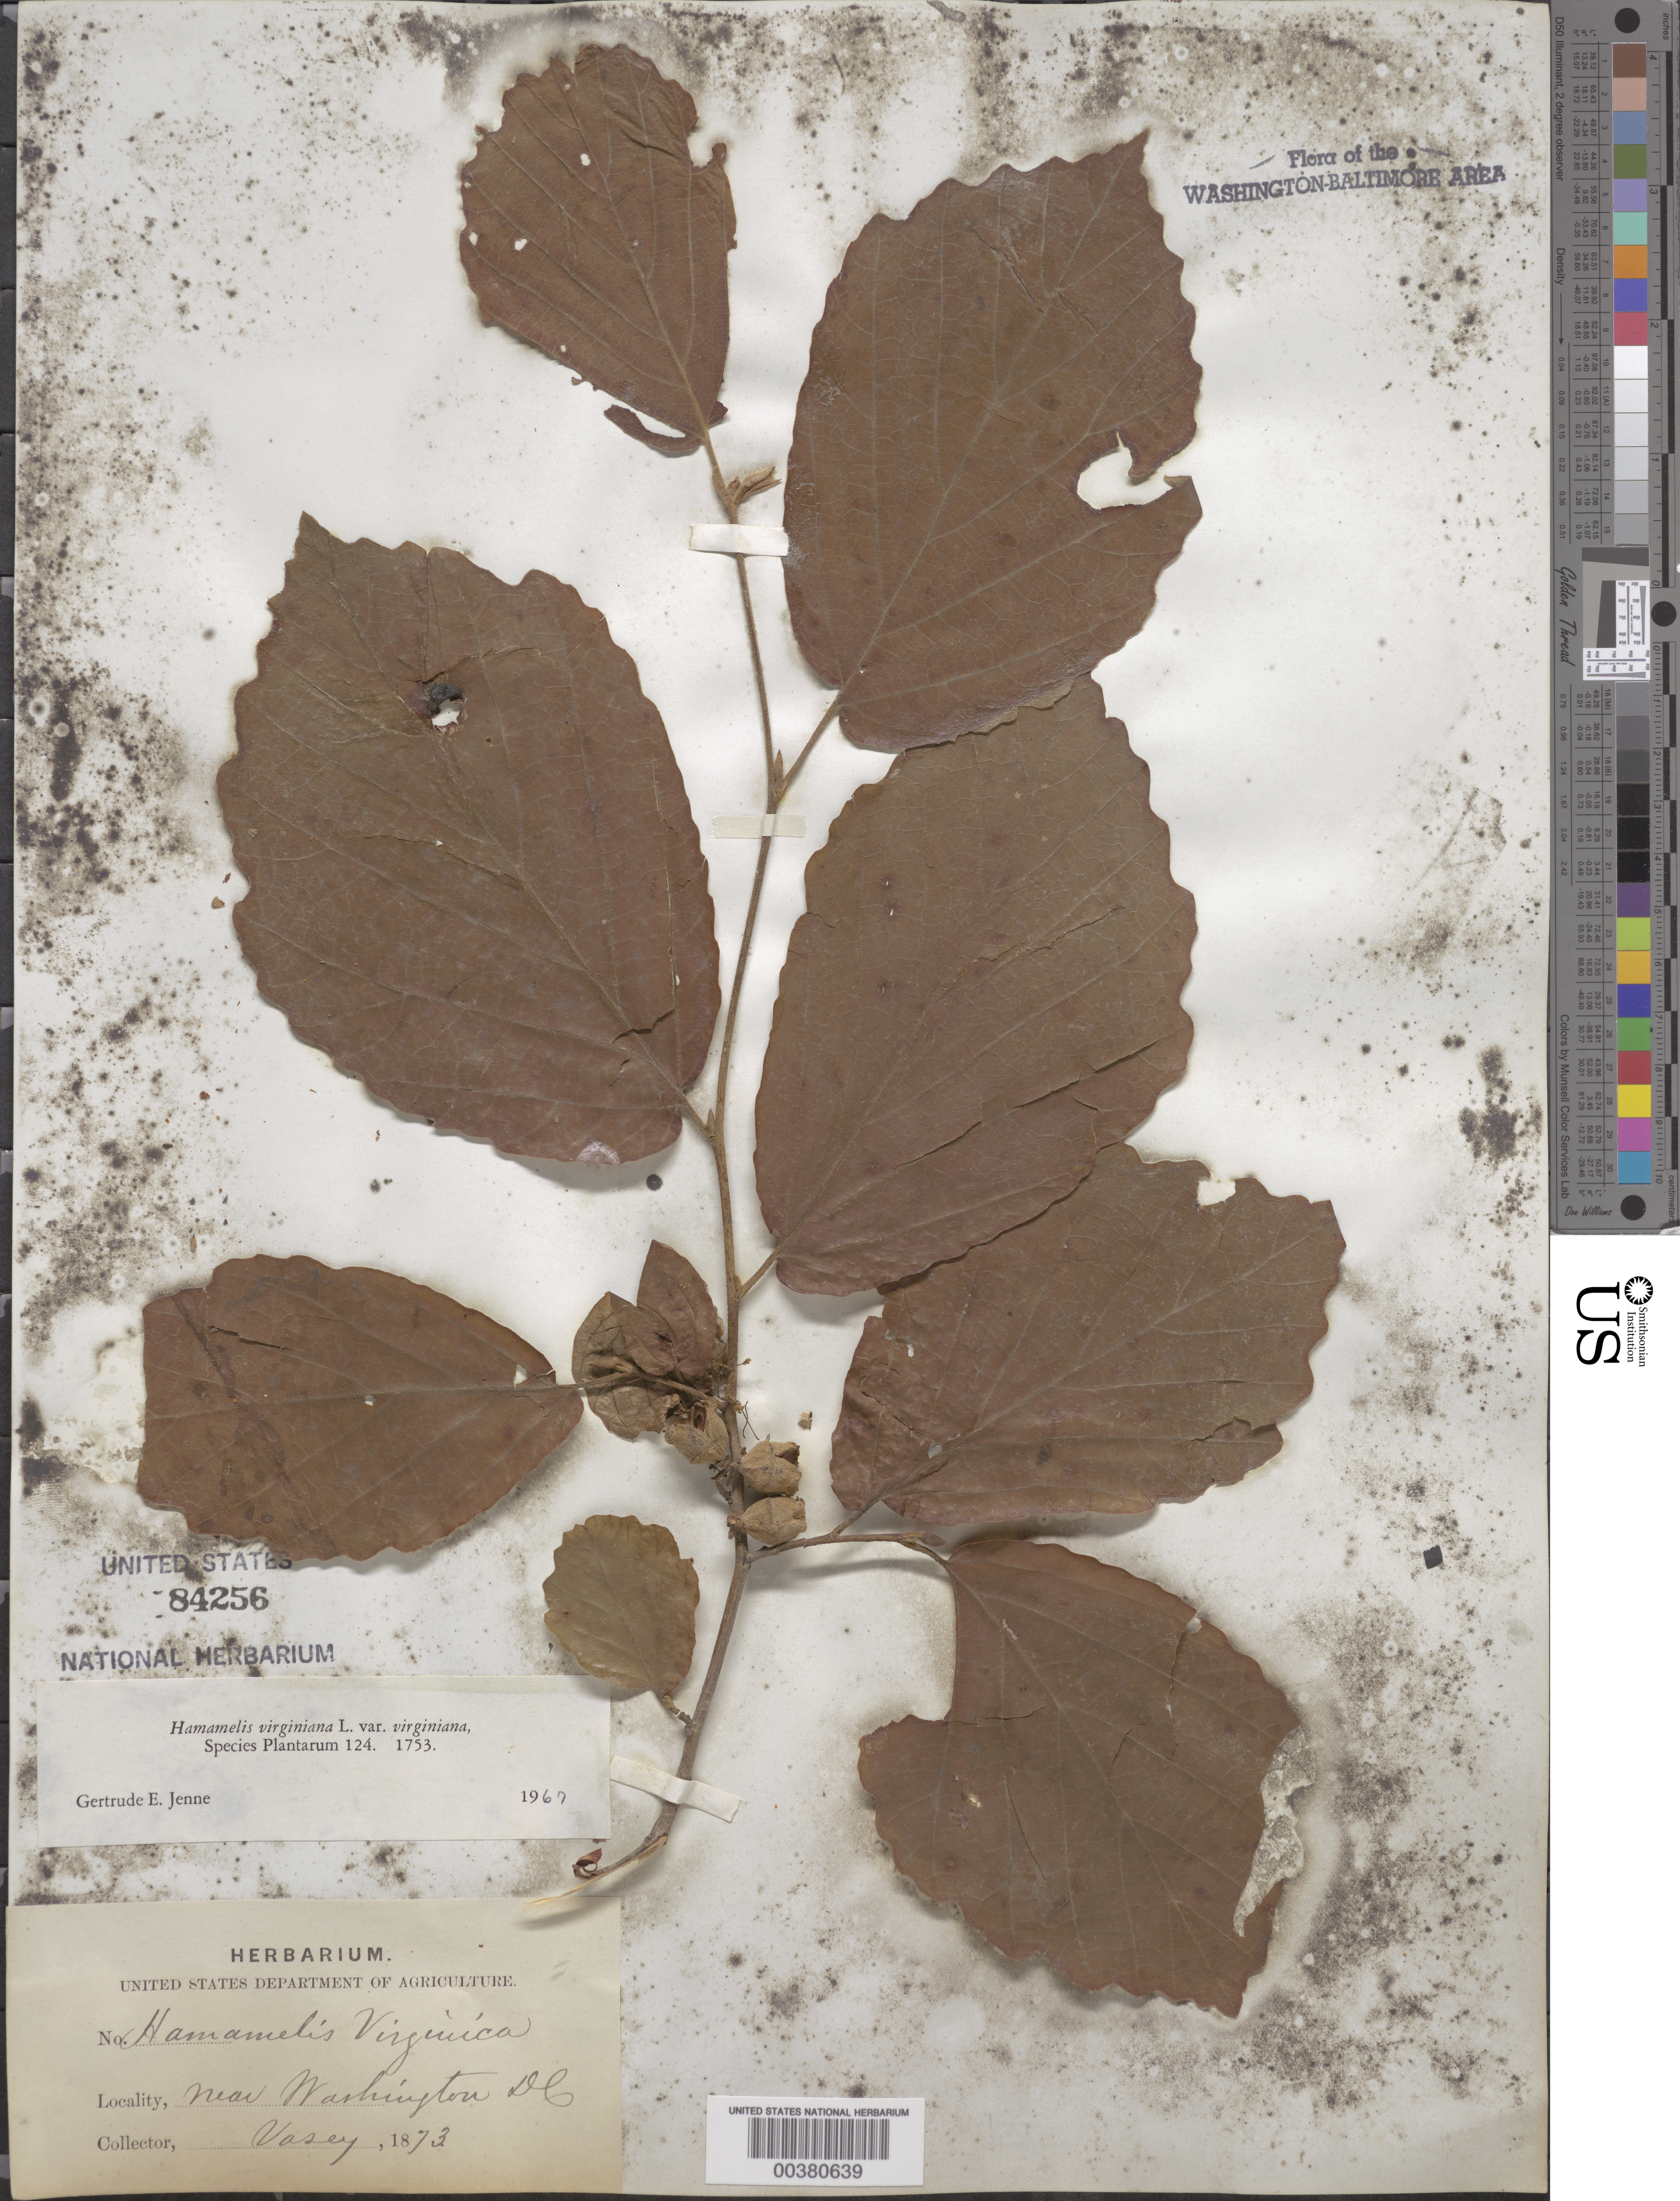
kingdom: Plantae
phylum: Tracheophyta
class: Magnoliopsida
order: Saxifragales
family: Hamamelidaceae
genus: Hamamelis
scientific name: Hamamelis virginiana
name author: L.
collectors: G. Vasey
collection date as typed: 1873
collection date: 1873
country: United States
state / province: District of Columbia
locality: Washington DC area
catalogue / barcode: US 84256